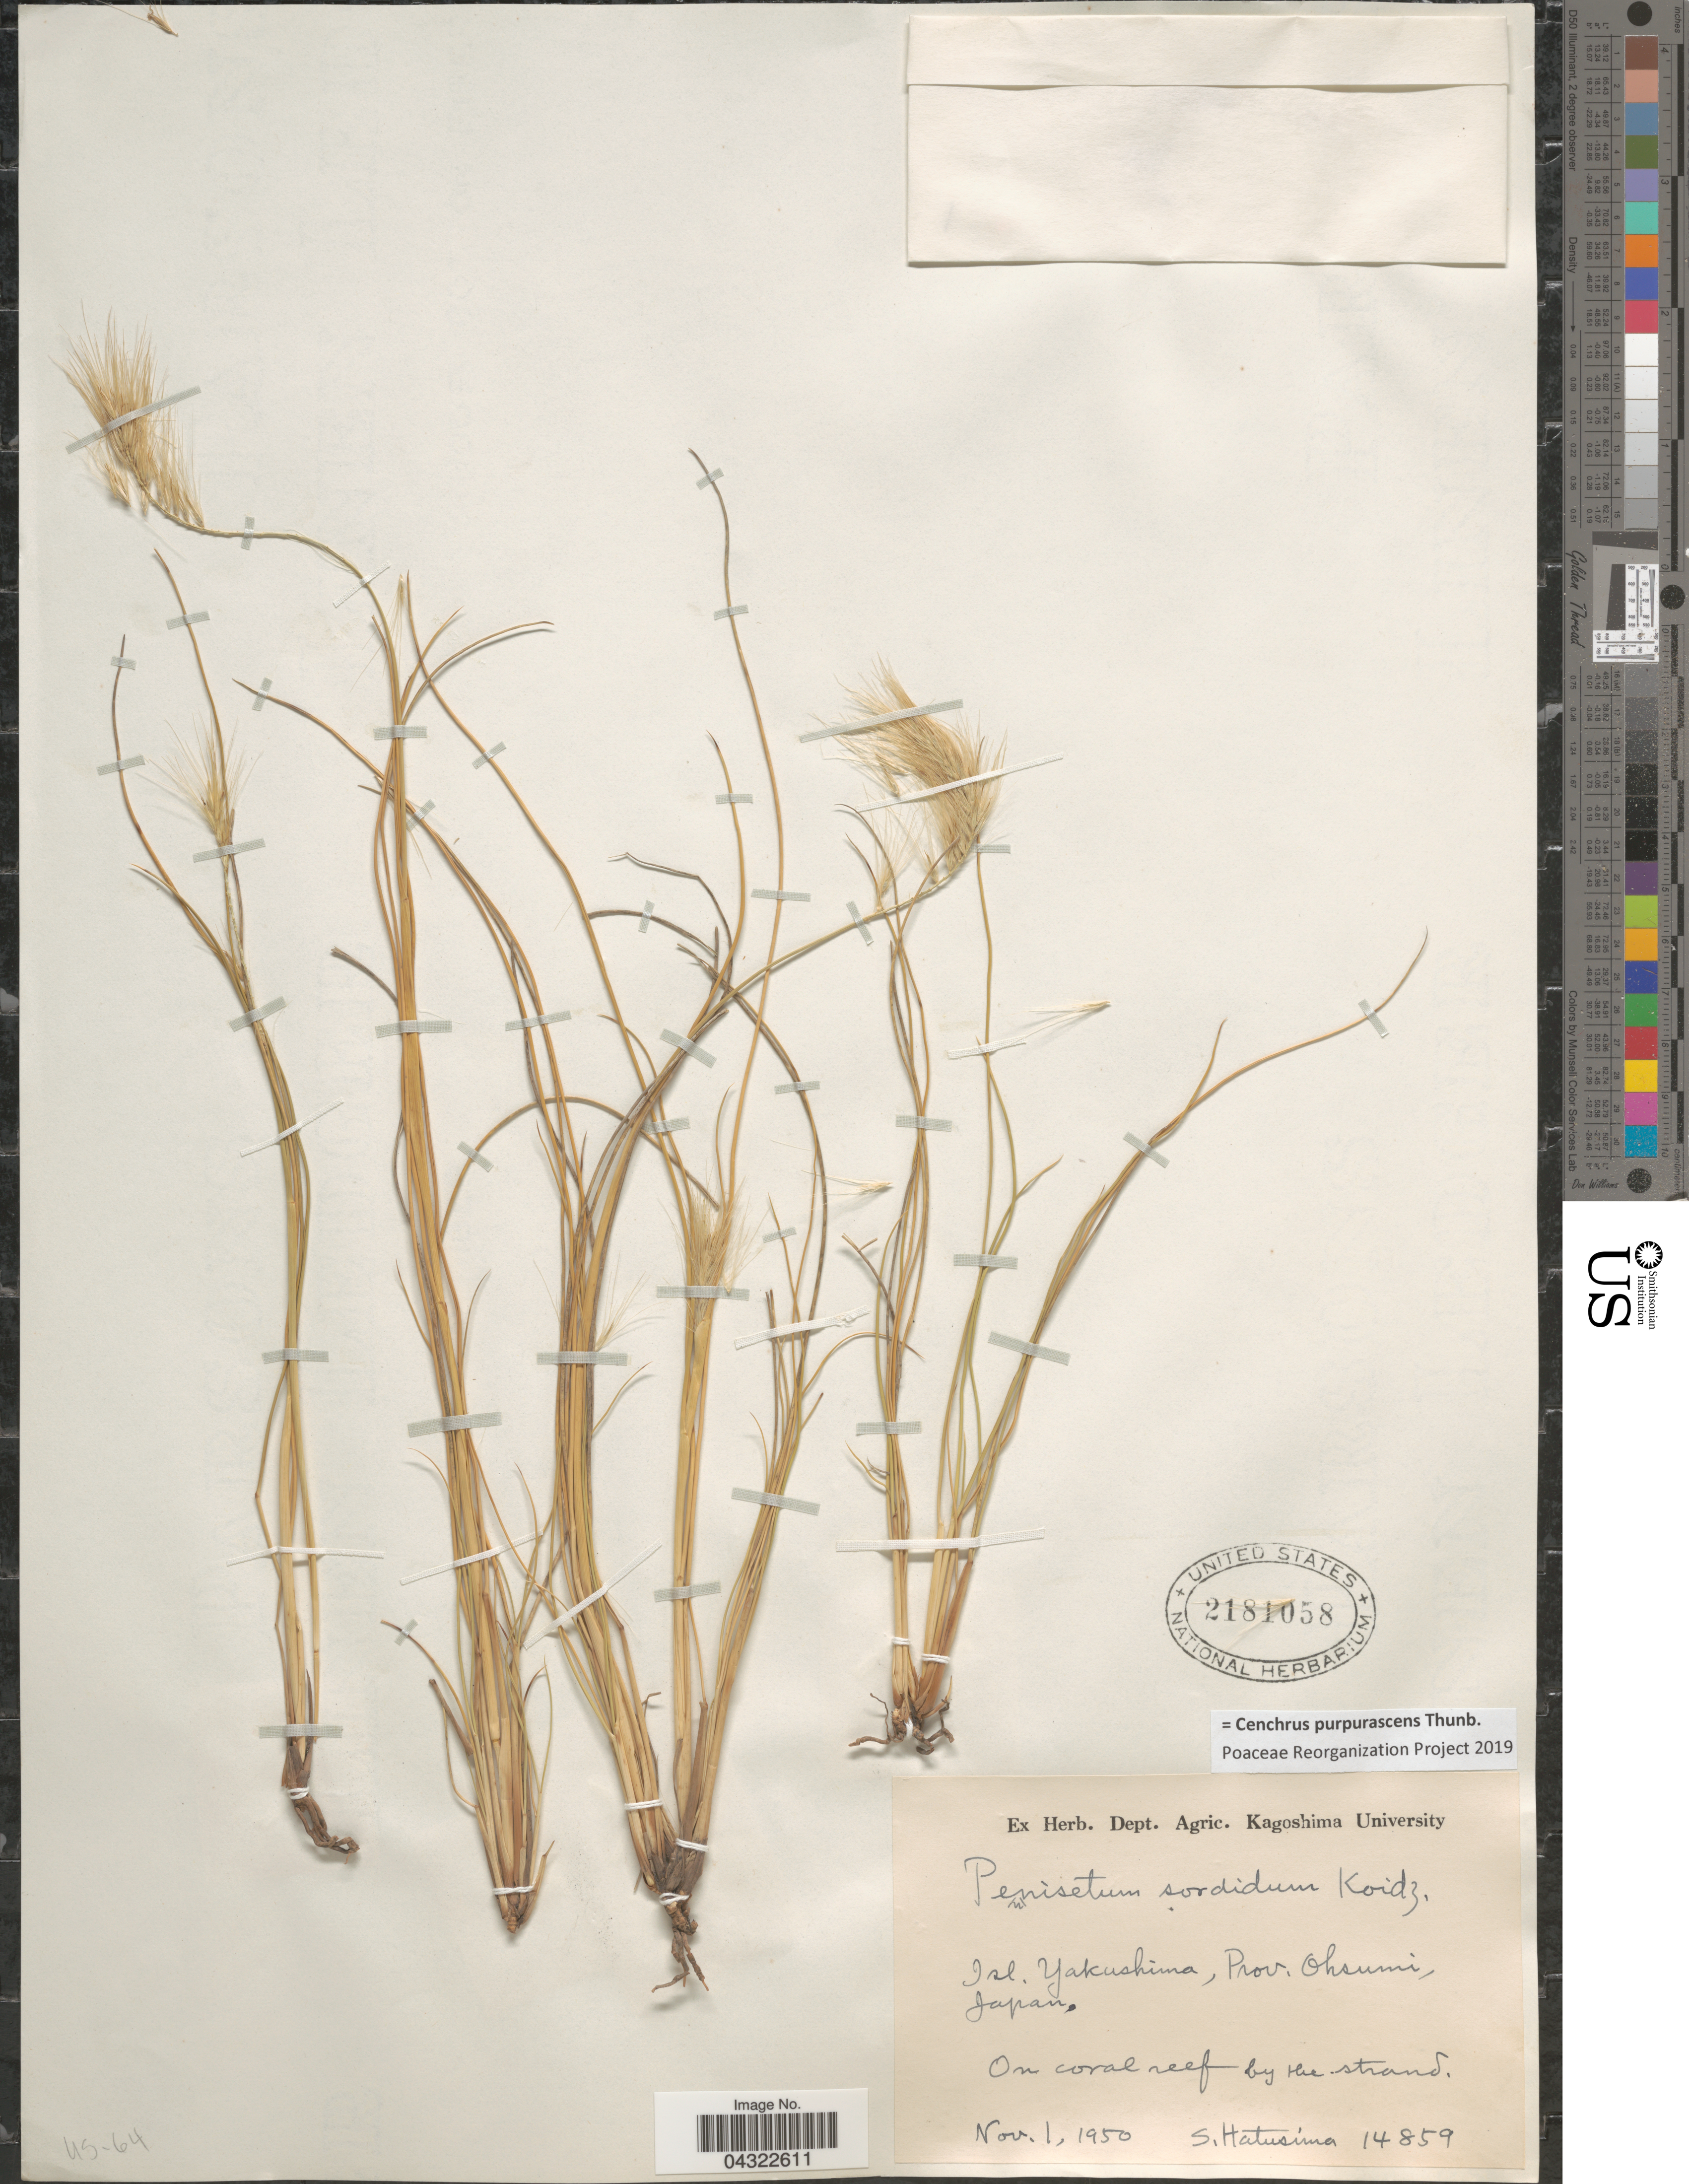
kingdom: Plantae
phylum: Tracheophyta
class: Liliopsida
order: Poales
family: Poaceae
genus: Cenchrus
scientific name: Cenchrus purpurascens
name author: Thunb.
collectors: S. Hatusima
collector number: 14859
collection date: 1950-11-01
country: Japan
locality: Isl. Yakushima, Prov. Ohsumi. On coral reef by the strand.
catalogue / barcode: US 2181058